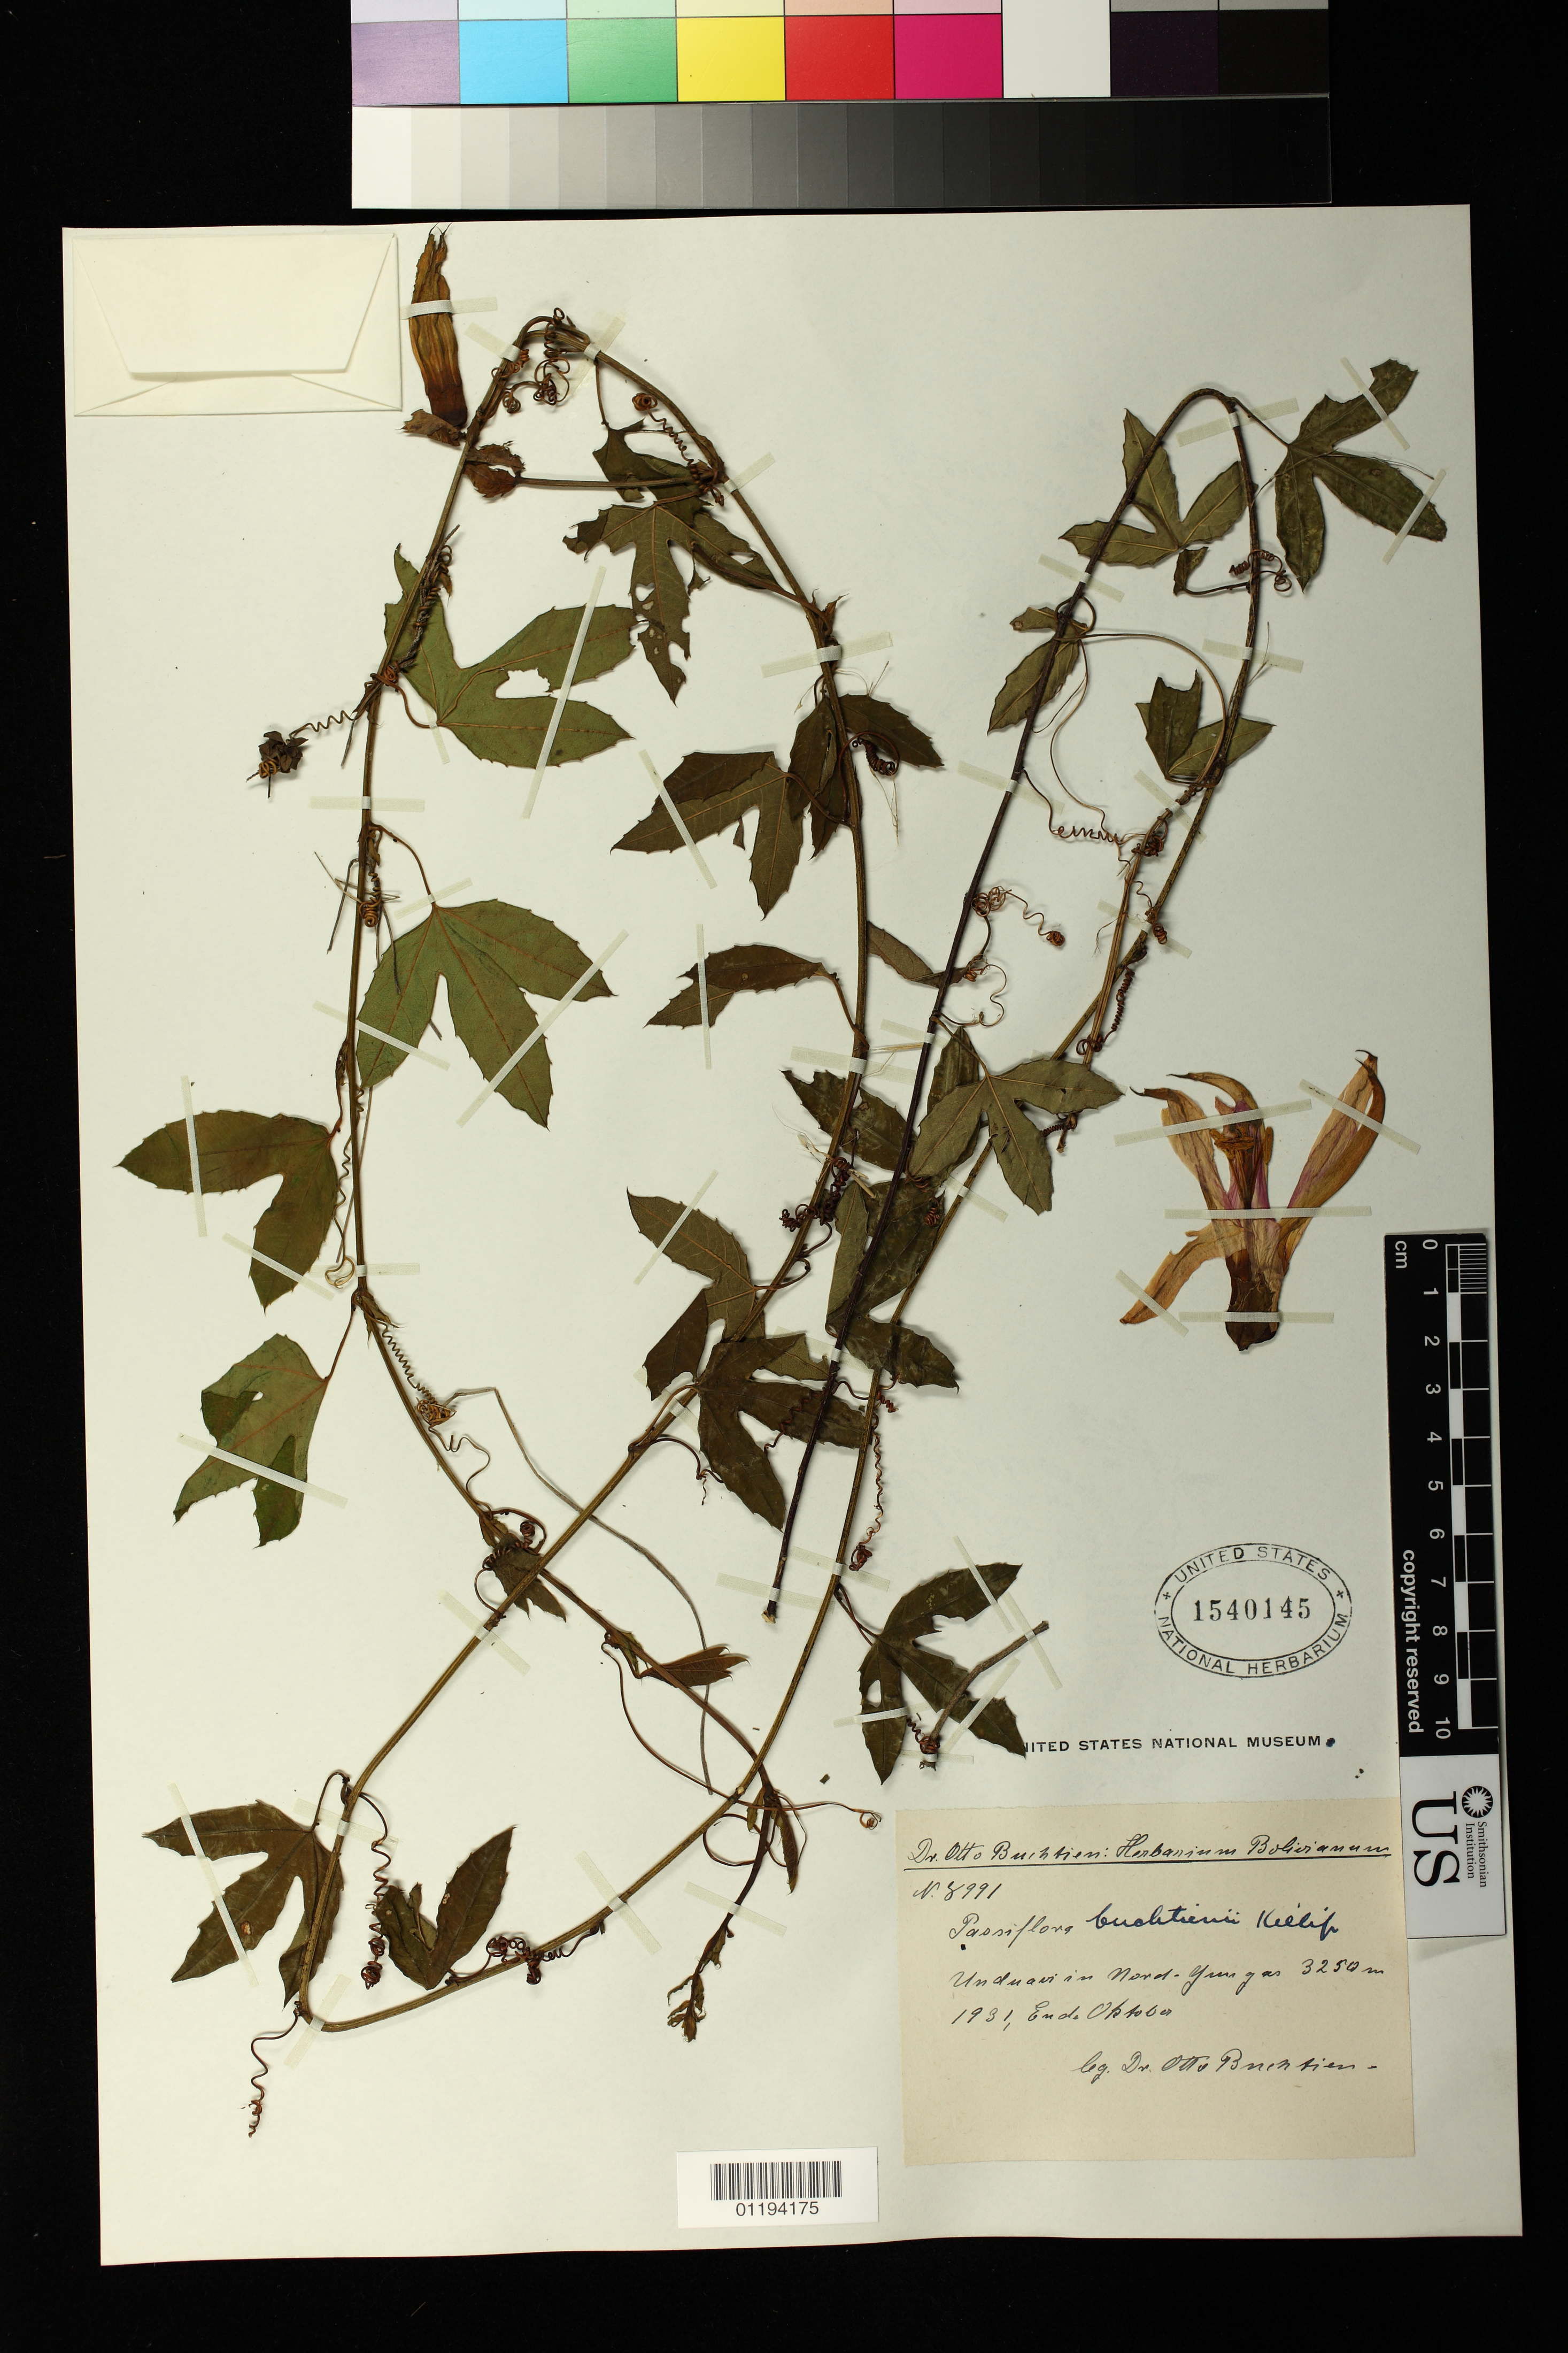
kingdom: Plantae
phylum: Tracheophyta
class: Magnoliopsida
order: Malpighiales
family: Passifloraceae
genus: Passiflora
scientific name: Passiflora buchtienii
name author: Killip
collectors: O. Buchtien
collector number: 8991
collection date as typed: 1931-10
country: Bolivia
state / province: La Paz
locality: Unduavi in Nord-Yungas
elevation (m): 3250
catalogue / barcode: US 1540145